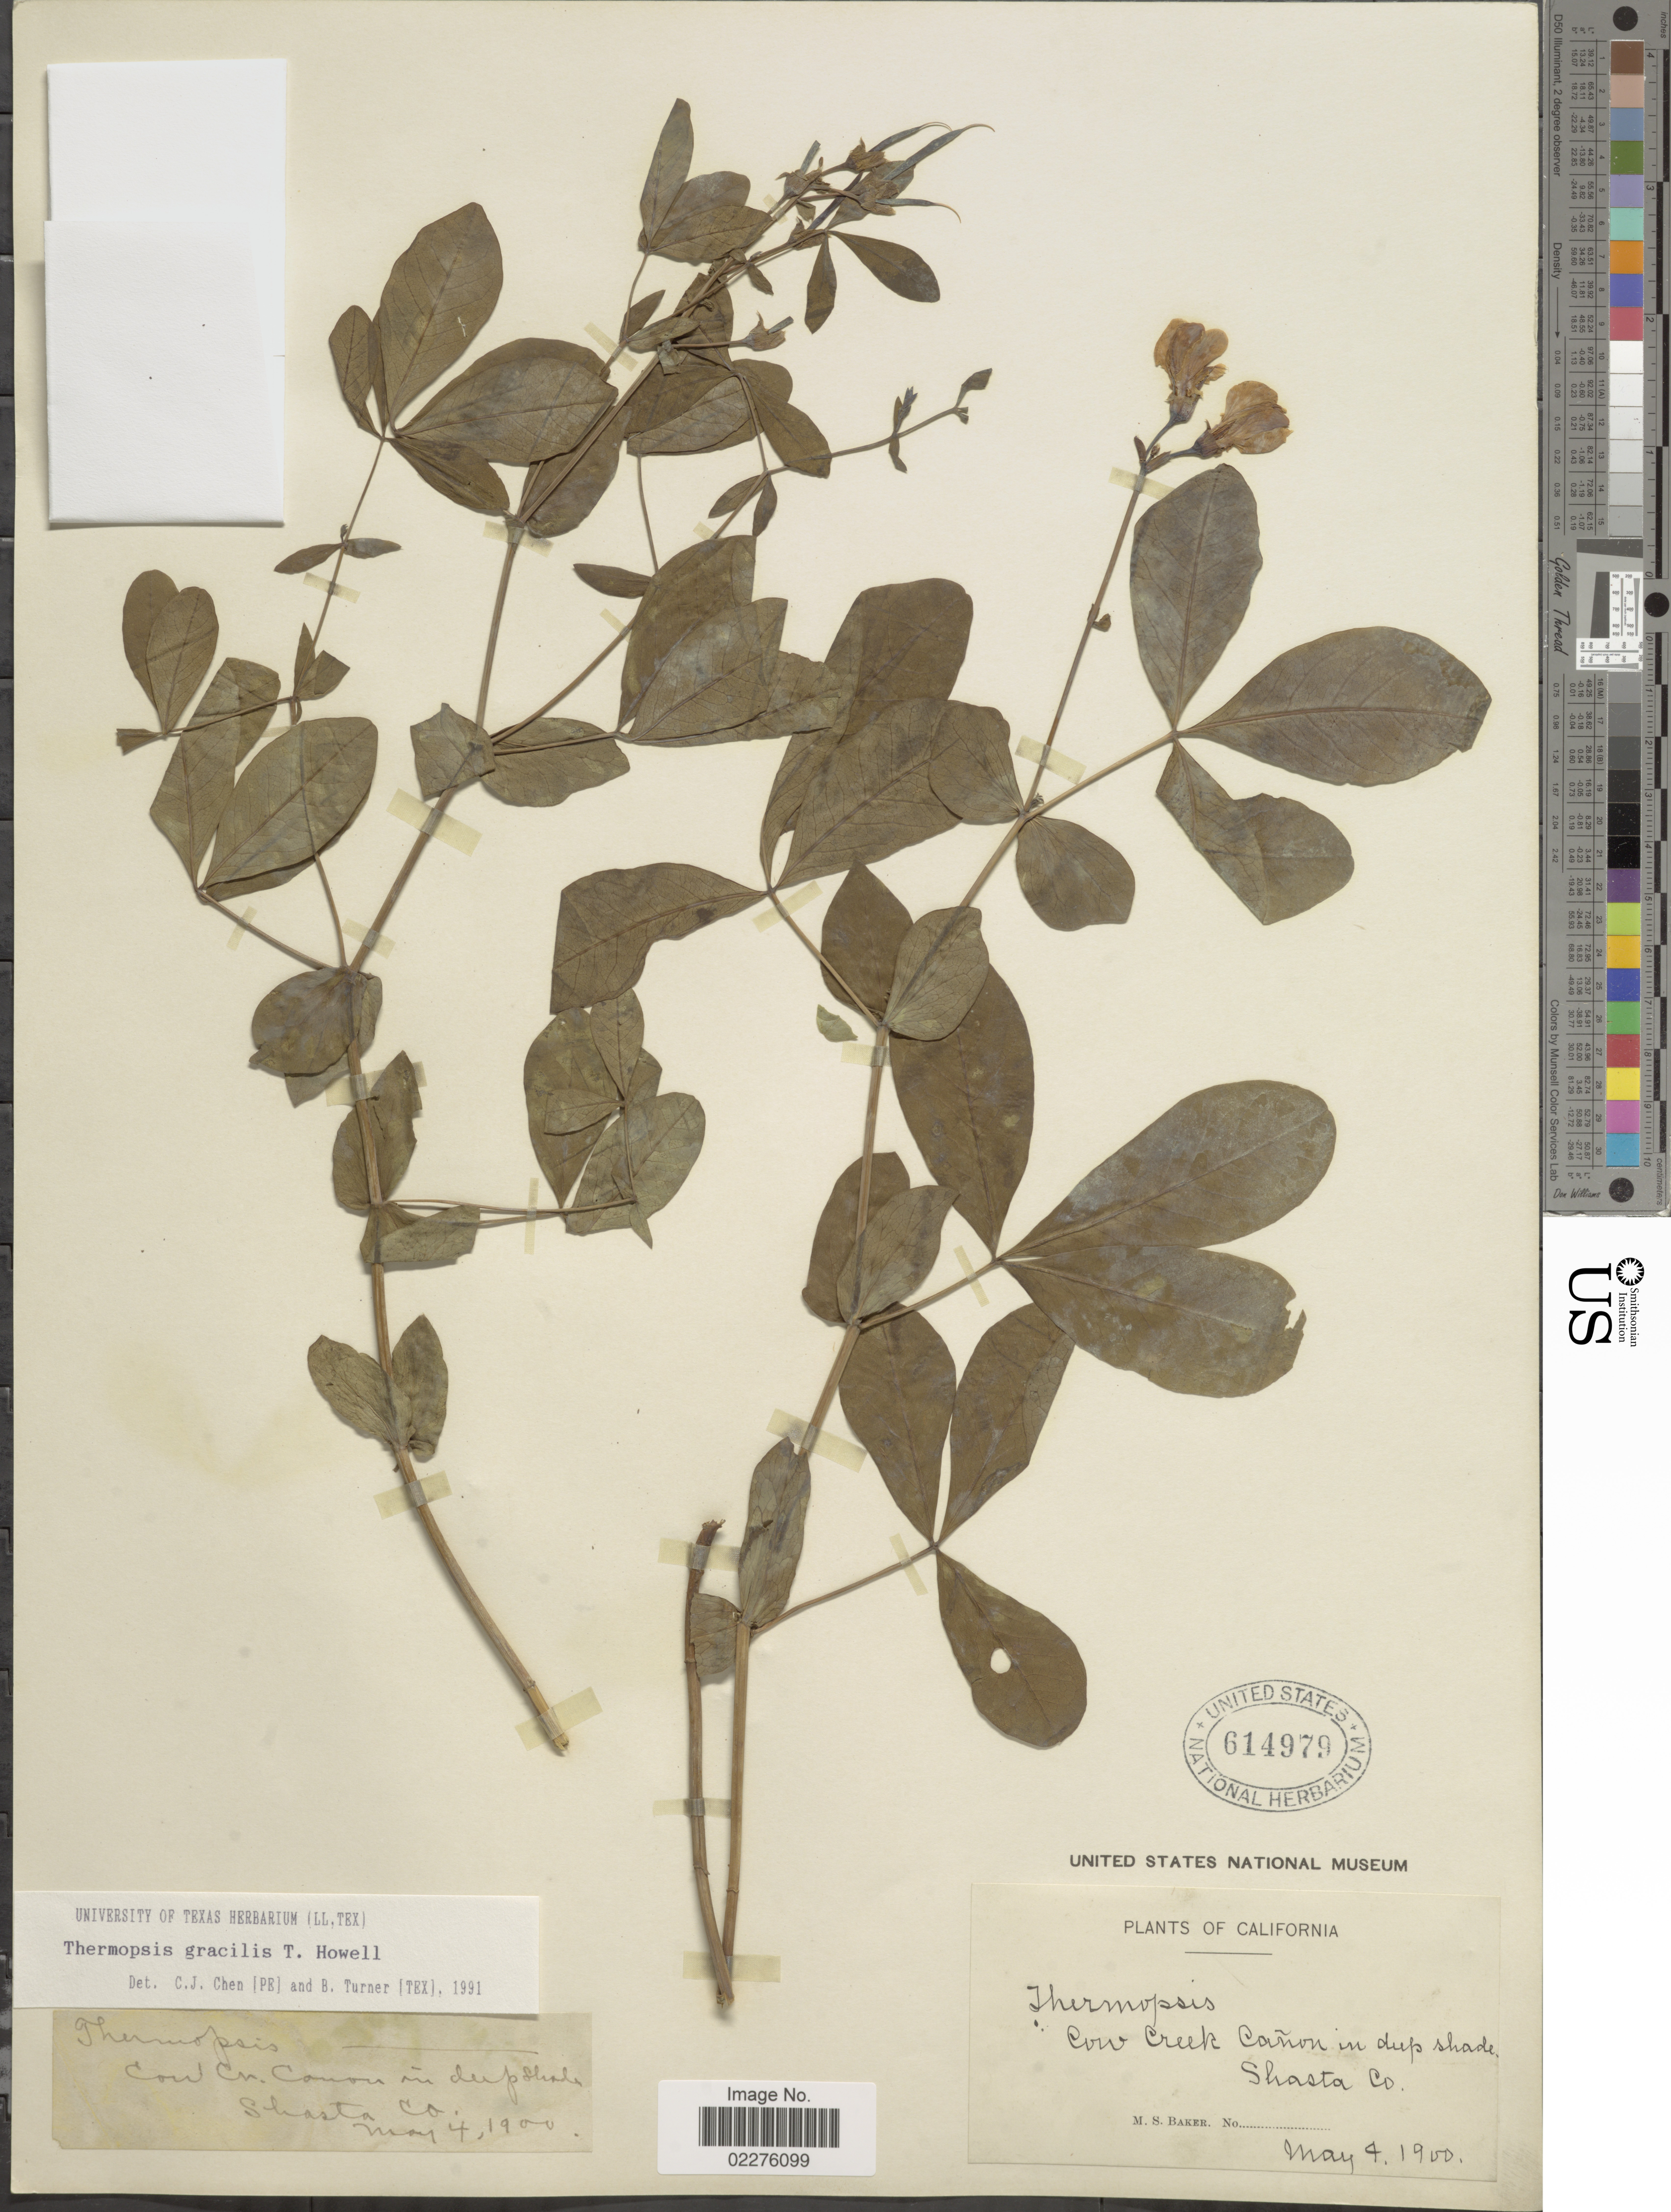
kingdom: Plantae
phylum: Tracheophyta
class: Magnoliopsida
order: Fabales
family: Fabaceae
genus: Thermopsis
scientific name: Thermopsis gracilis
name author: Howell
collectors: M. S. Baker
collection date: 1900-05-04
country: United States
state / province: California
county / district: Shasta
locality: Cow Creek Cañon in deep shade, Shasta Co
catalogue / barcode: US 614979